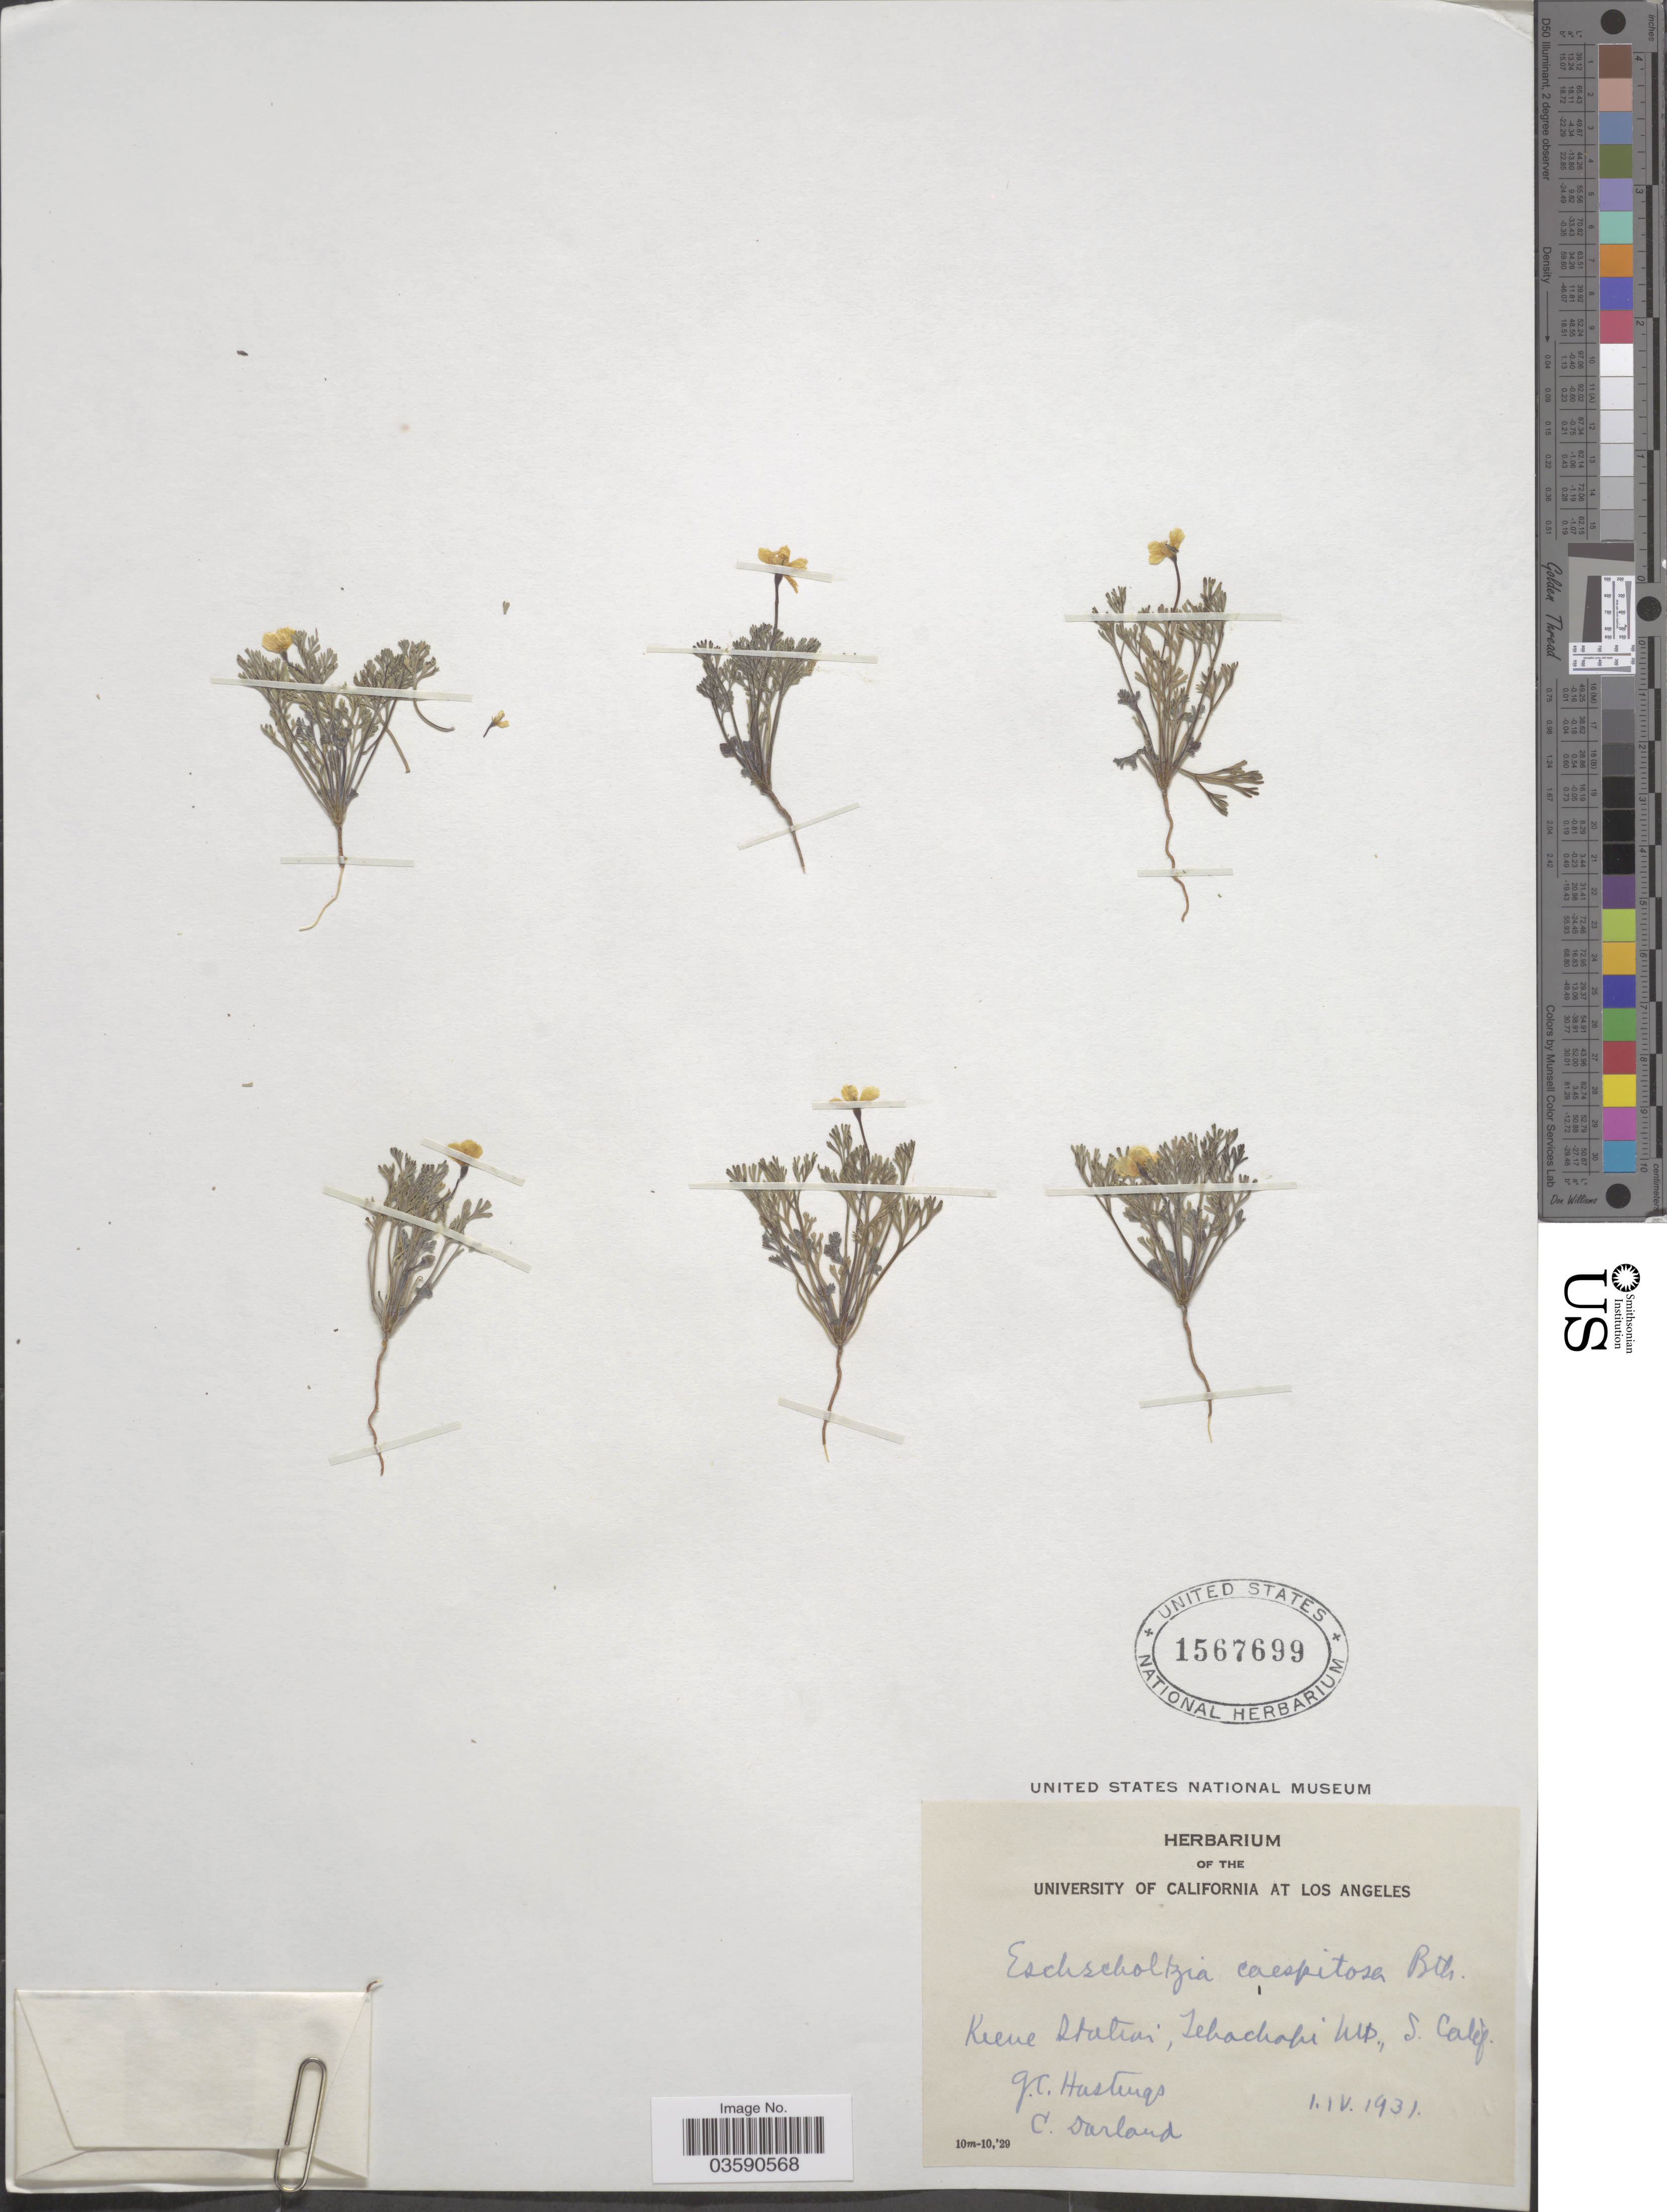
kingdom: Plantae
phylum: Tracheophyta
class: Magnoliopsida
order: Ranunculales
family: Papaveraceae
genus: Eschscholzia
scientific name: Eschscholzia minutiflora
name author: S. Watson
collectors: G. Hastings & C. Darland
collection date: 1931-04-01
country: United States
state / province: California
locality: Keene Station; Tehachapi Mt., S. Calif.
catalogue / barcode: US 1567699